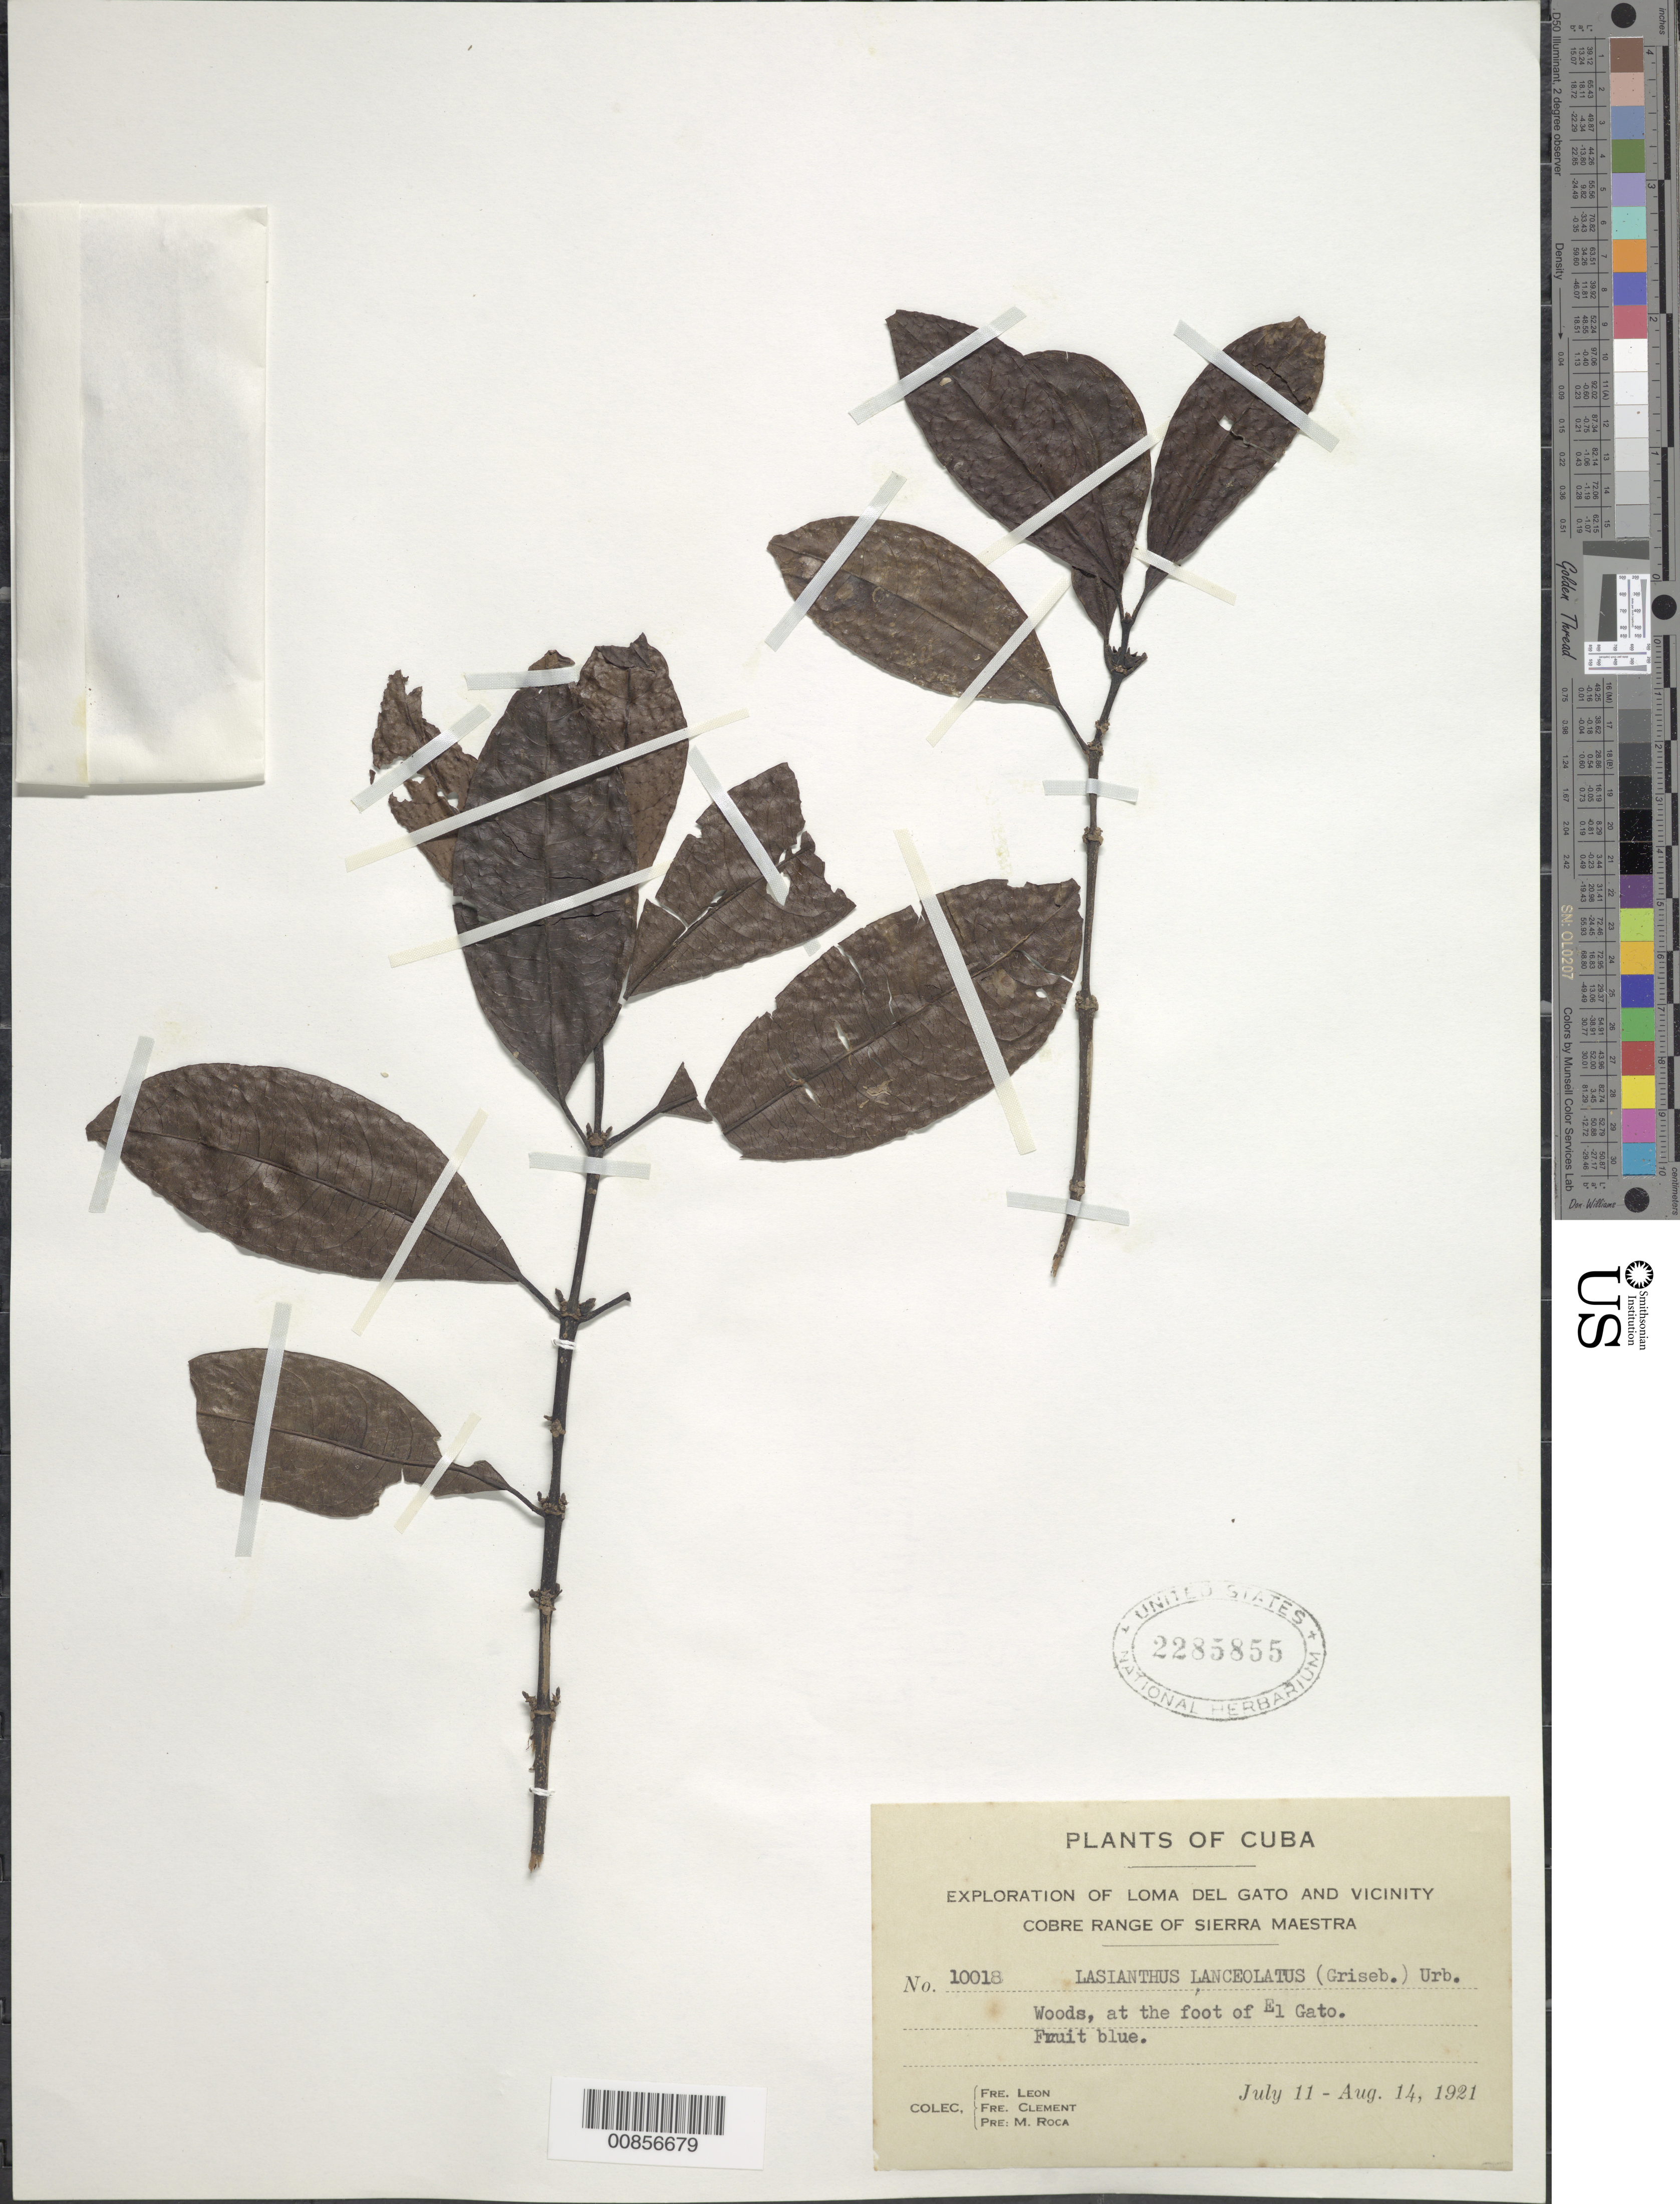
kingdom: Plantae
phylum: Tracheophyta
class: Magnoliopsida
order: Gentianales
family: Rubiaceae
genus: Lasianthus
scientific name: Lasianthus lanceolatus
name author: (Griseb.) Urb.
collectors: Bro. León, B. Clement & M. Roca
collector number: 10018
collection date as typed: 11 Jul 1921 to 14 Aug 1921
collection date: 1921-07-11/1921-08-14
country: Cuba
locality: At foot of El Gato, Cobre Range of Sierra Maestra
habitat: Woods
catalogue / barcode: US 2285855